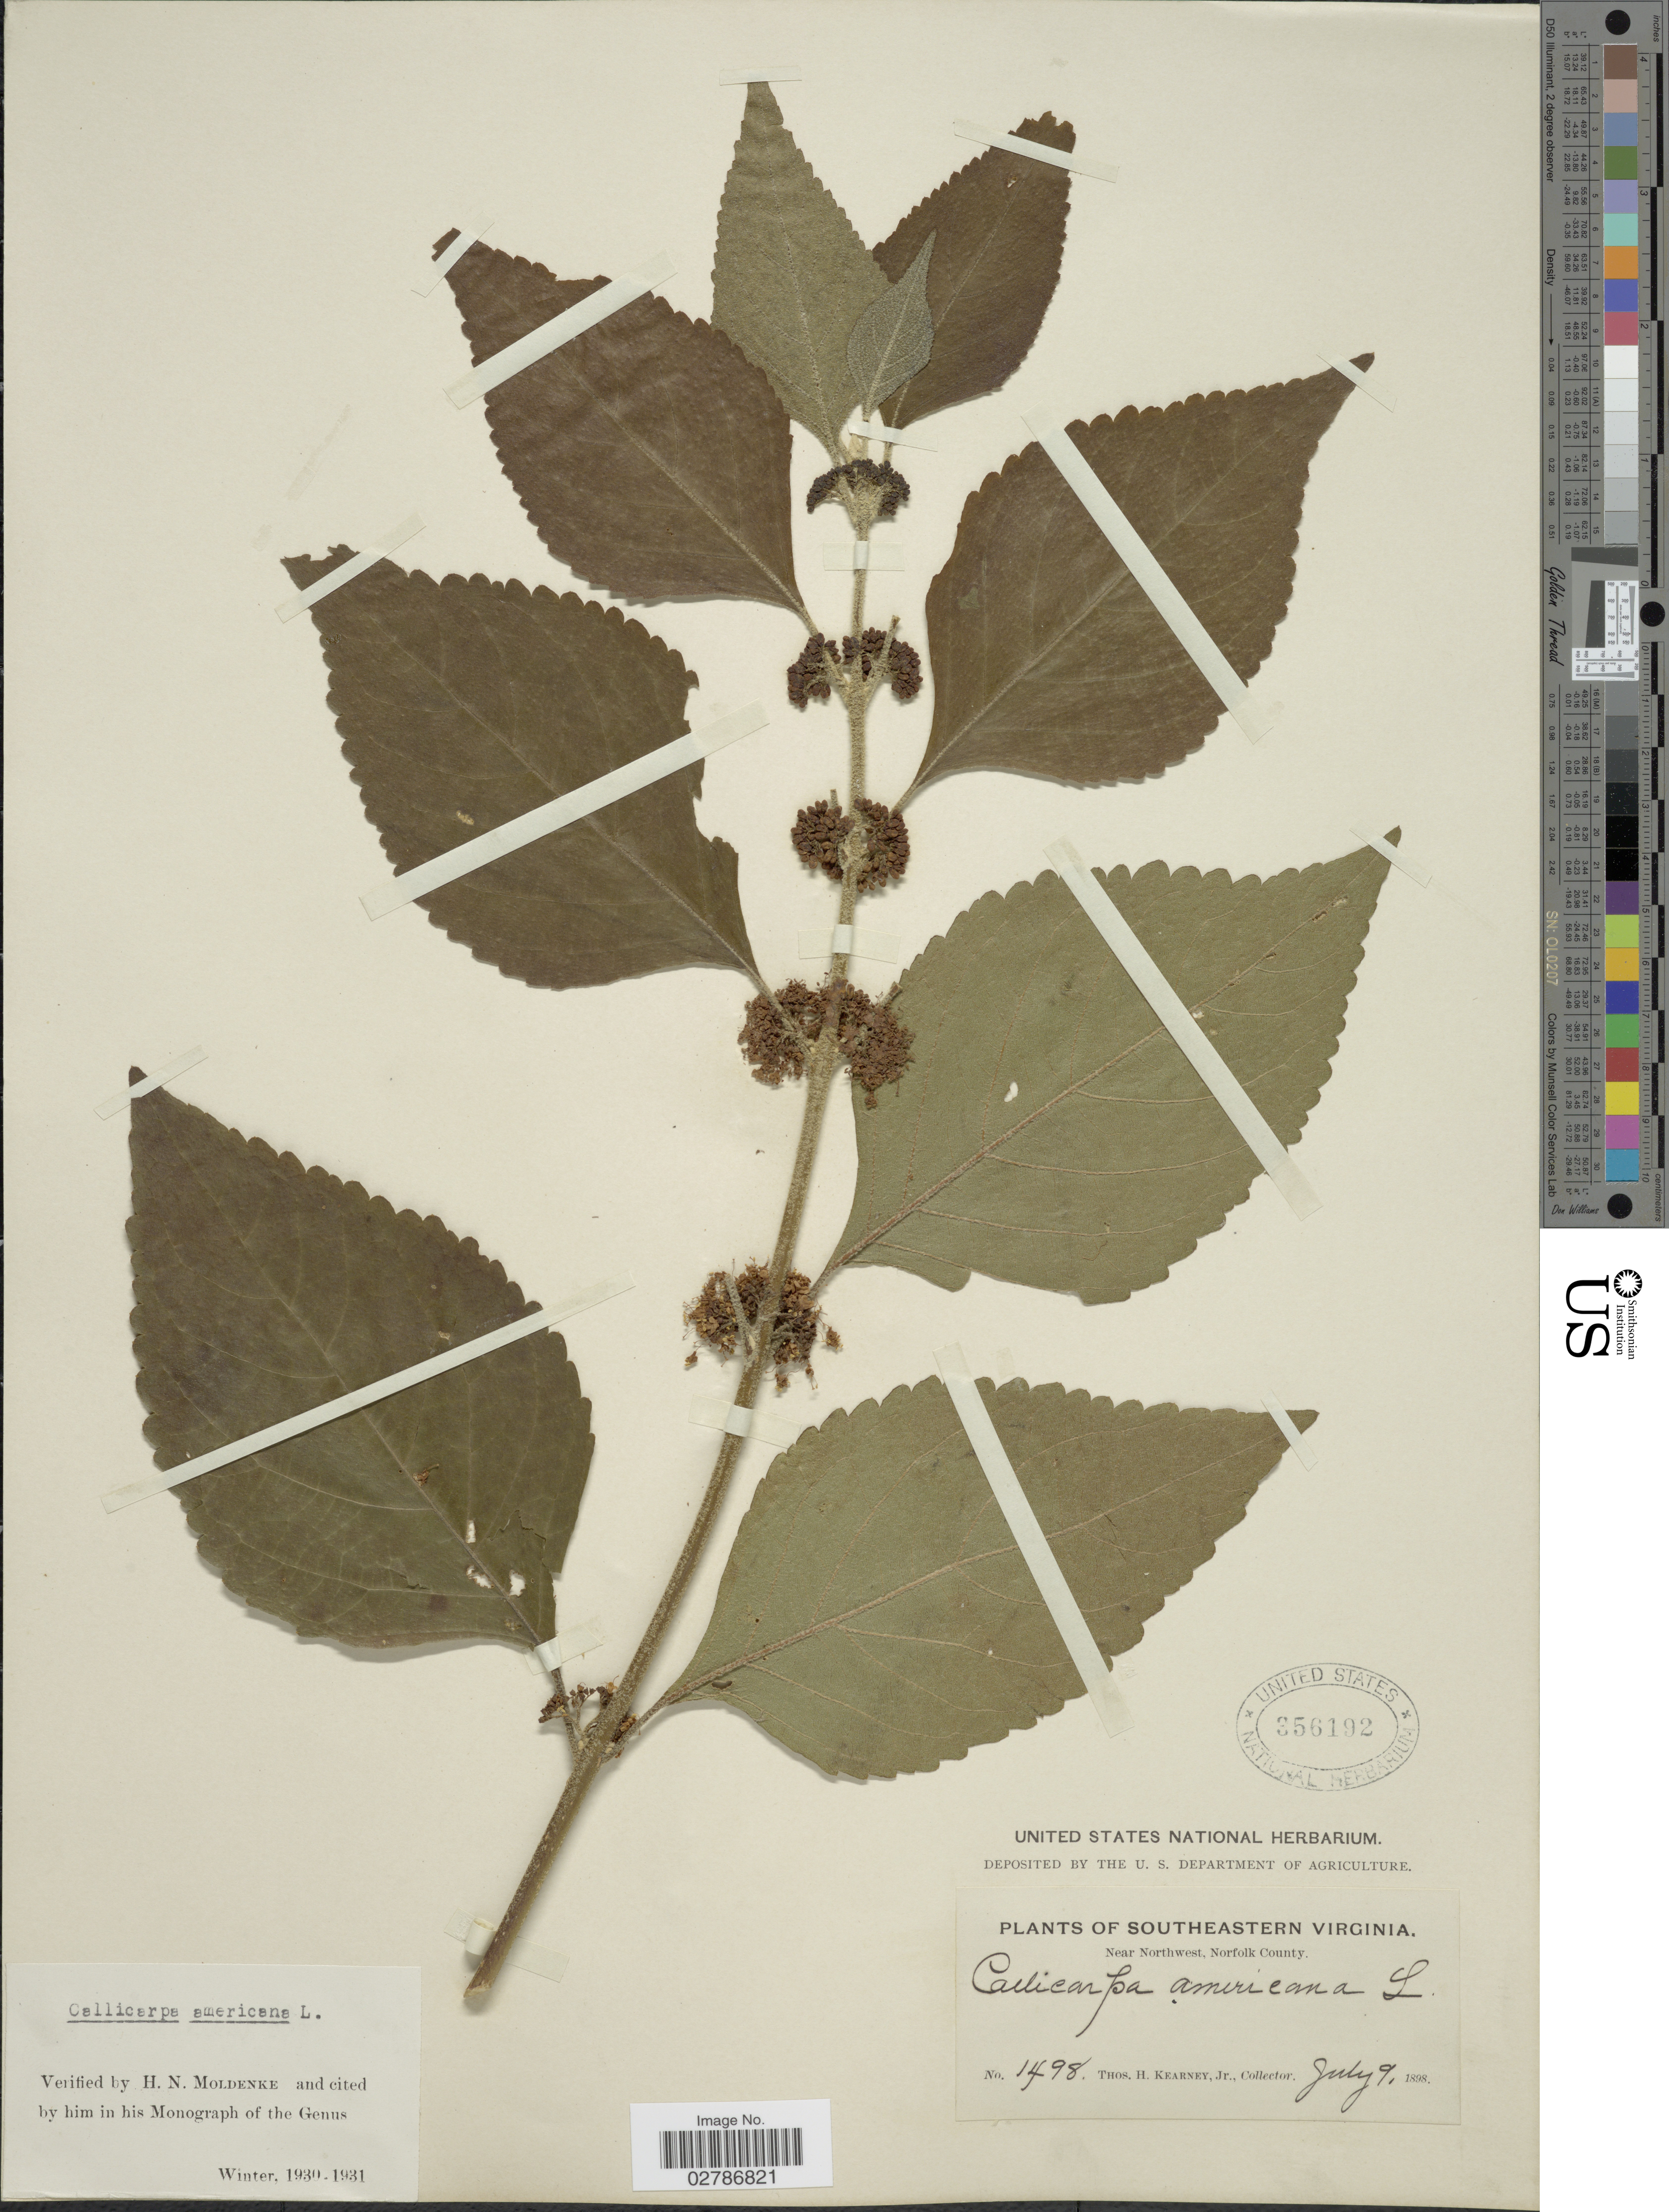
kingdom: Plantae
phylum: Tracheophyta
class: Magnoliopsida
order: Lamiales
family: Lamiaceae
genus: Callicarpa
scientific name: Callicarpa americana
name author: L.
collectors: T. H. Kearney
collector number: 1498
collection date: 1898-07-09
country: United States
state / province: Virginia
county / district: City of Chesapeake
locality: Southeastern Virginia. Near Northwest, Norfolk County.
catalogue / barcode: US 356192